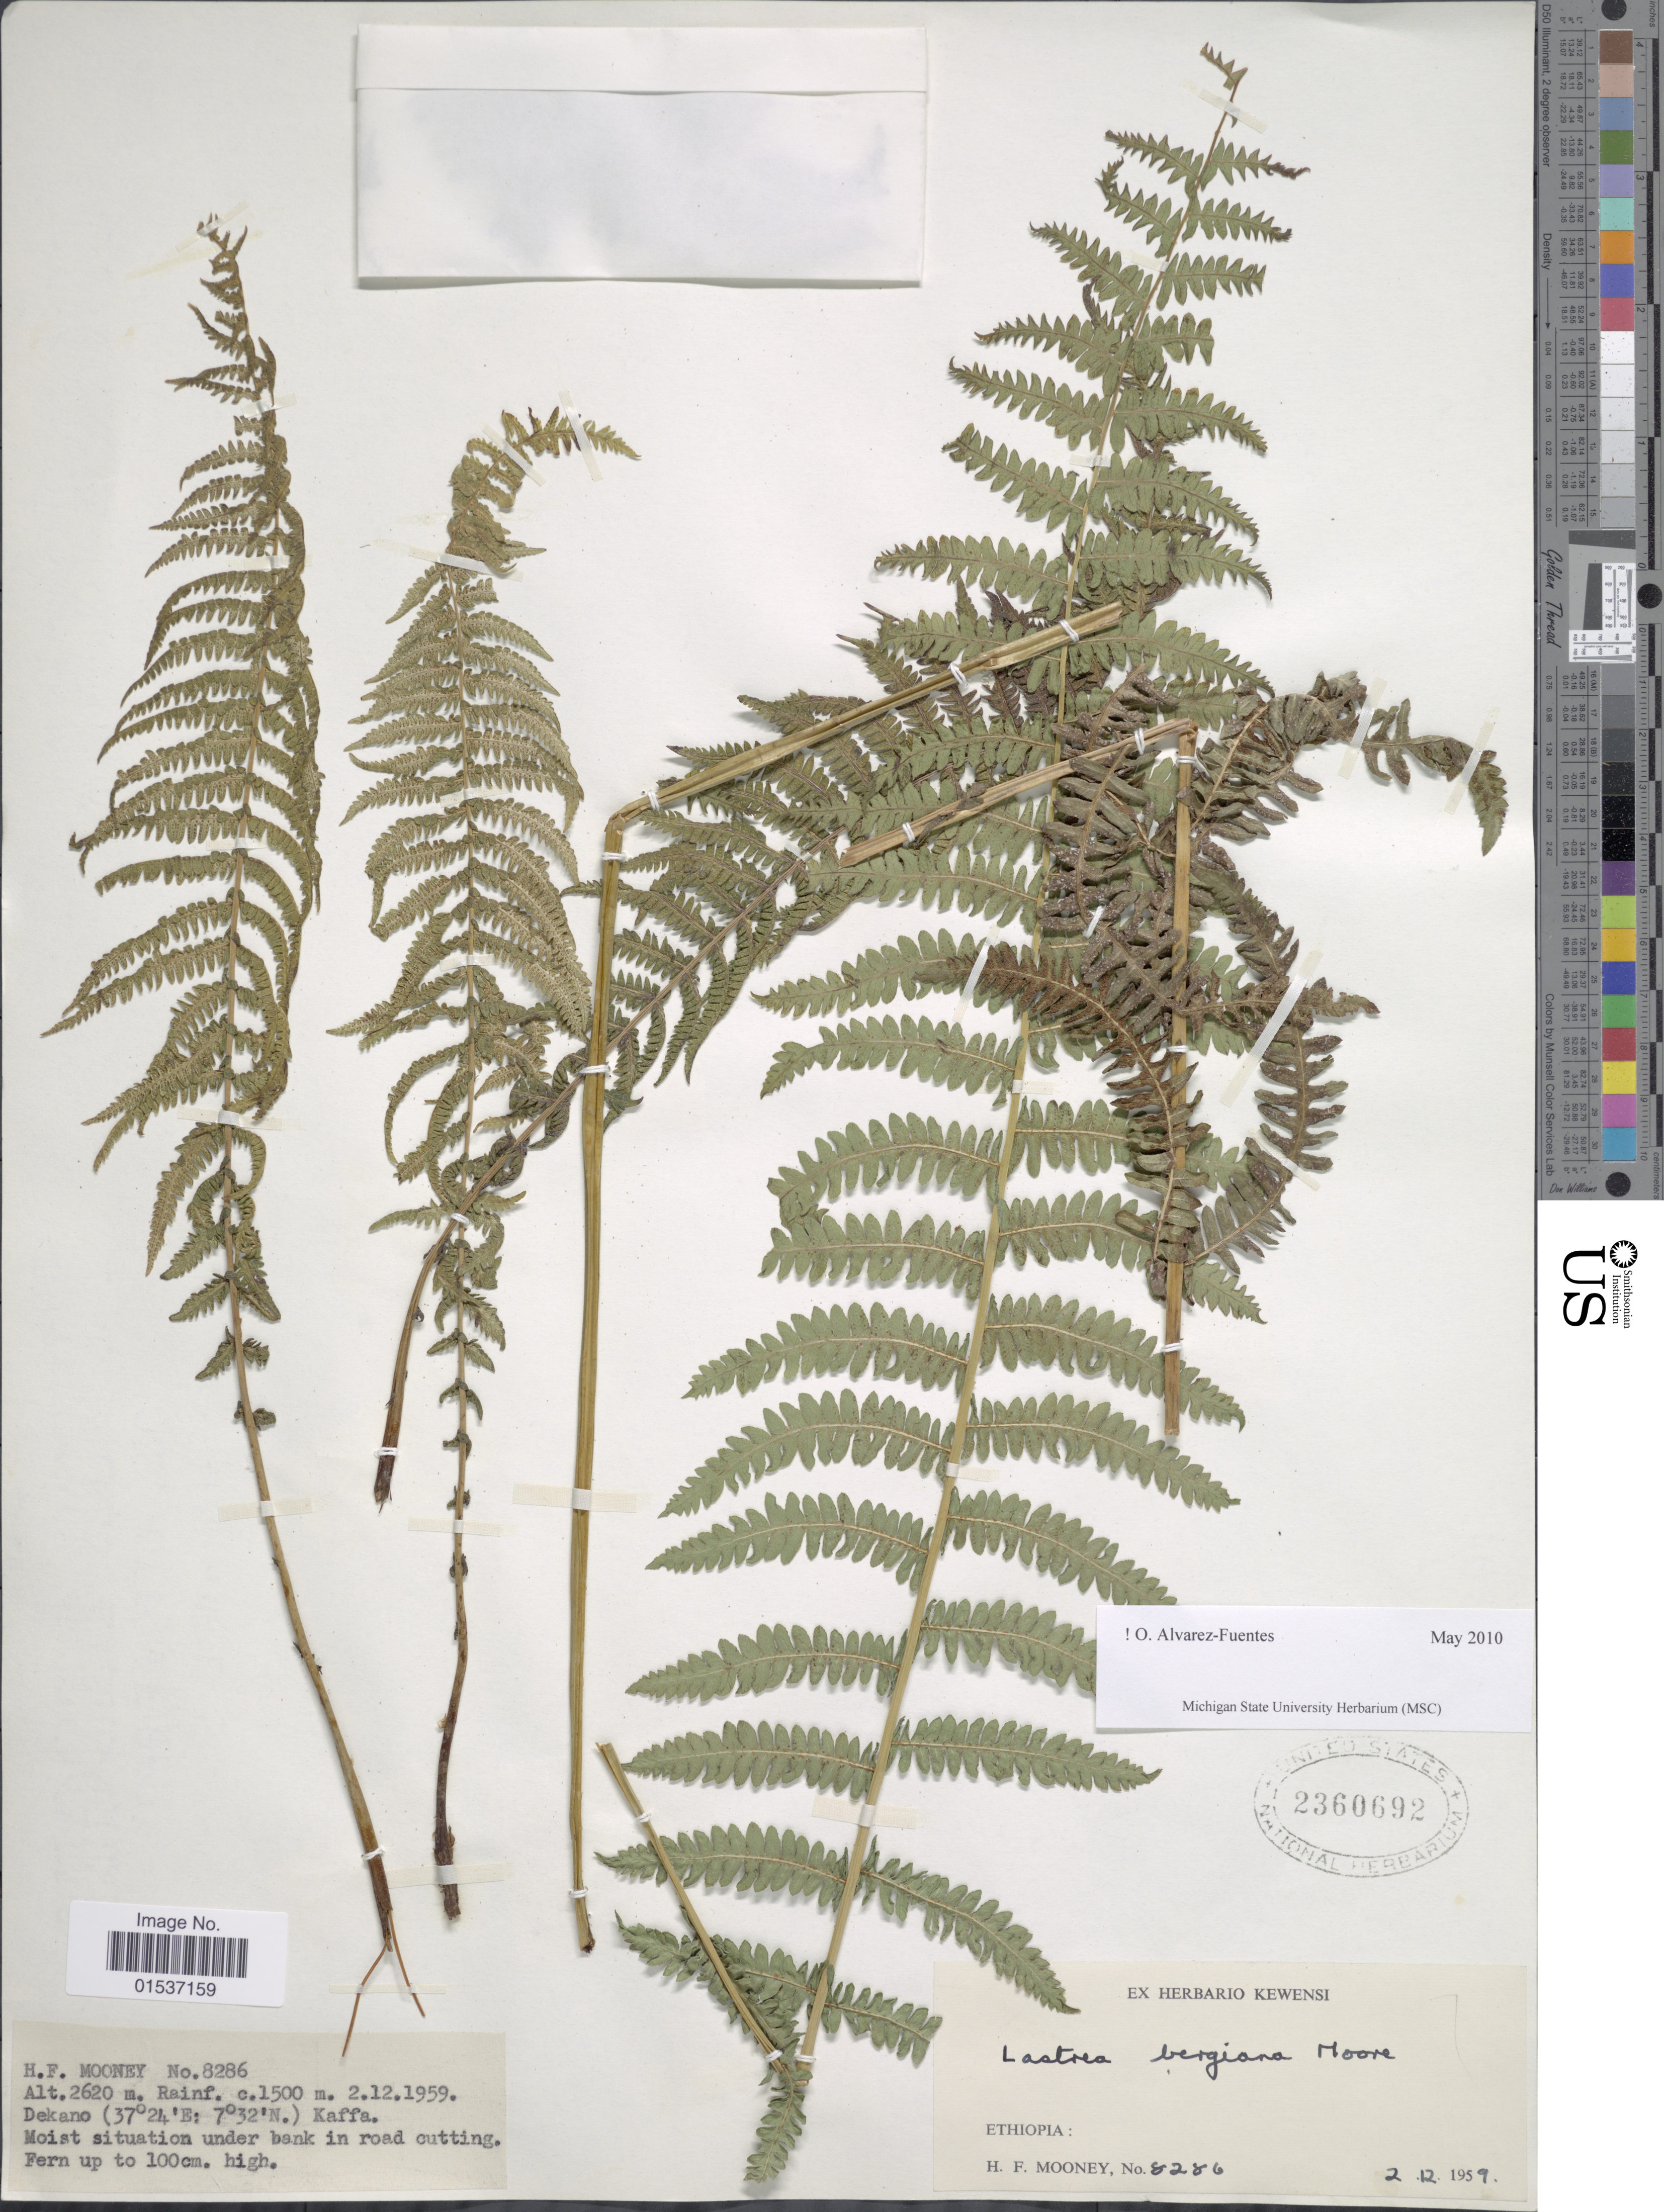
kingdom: Plantae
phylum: Tracheophyta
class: Polypodiopsida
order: Polypodiales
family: Thelypteridaceae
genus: Thelypteris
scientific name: Thelypteris bergiana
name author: (Schltdl.) Ching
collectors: H. Mooney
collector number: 8286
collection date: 1959-12-02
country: Ethiopia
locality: Dekano, Kaffa. Ethiopia.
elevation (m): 2620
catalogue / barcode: US 2360692